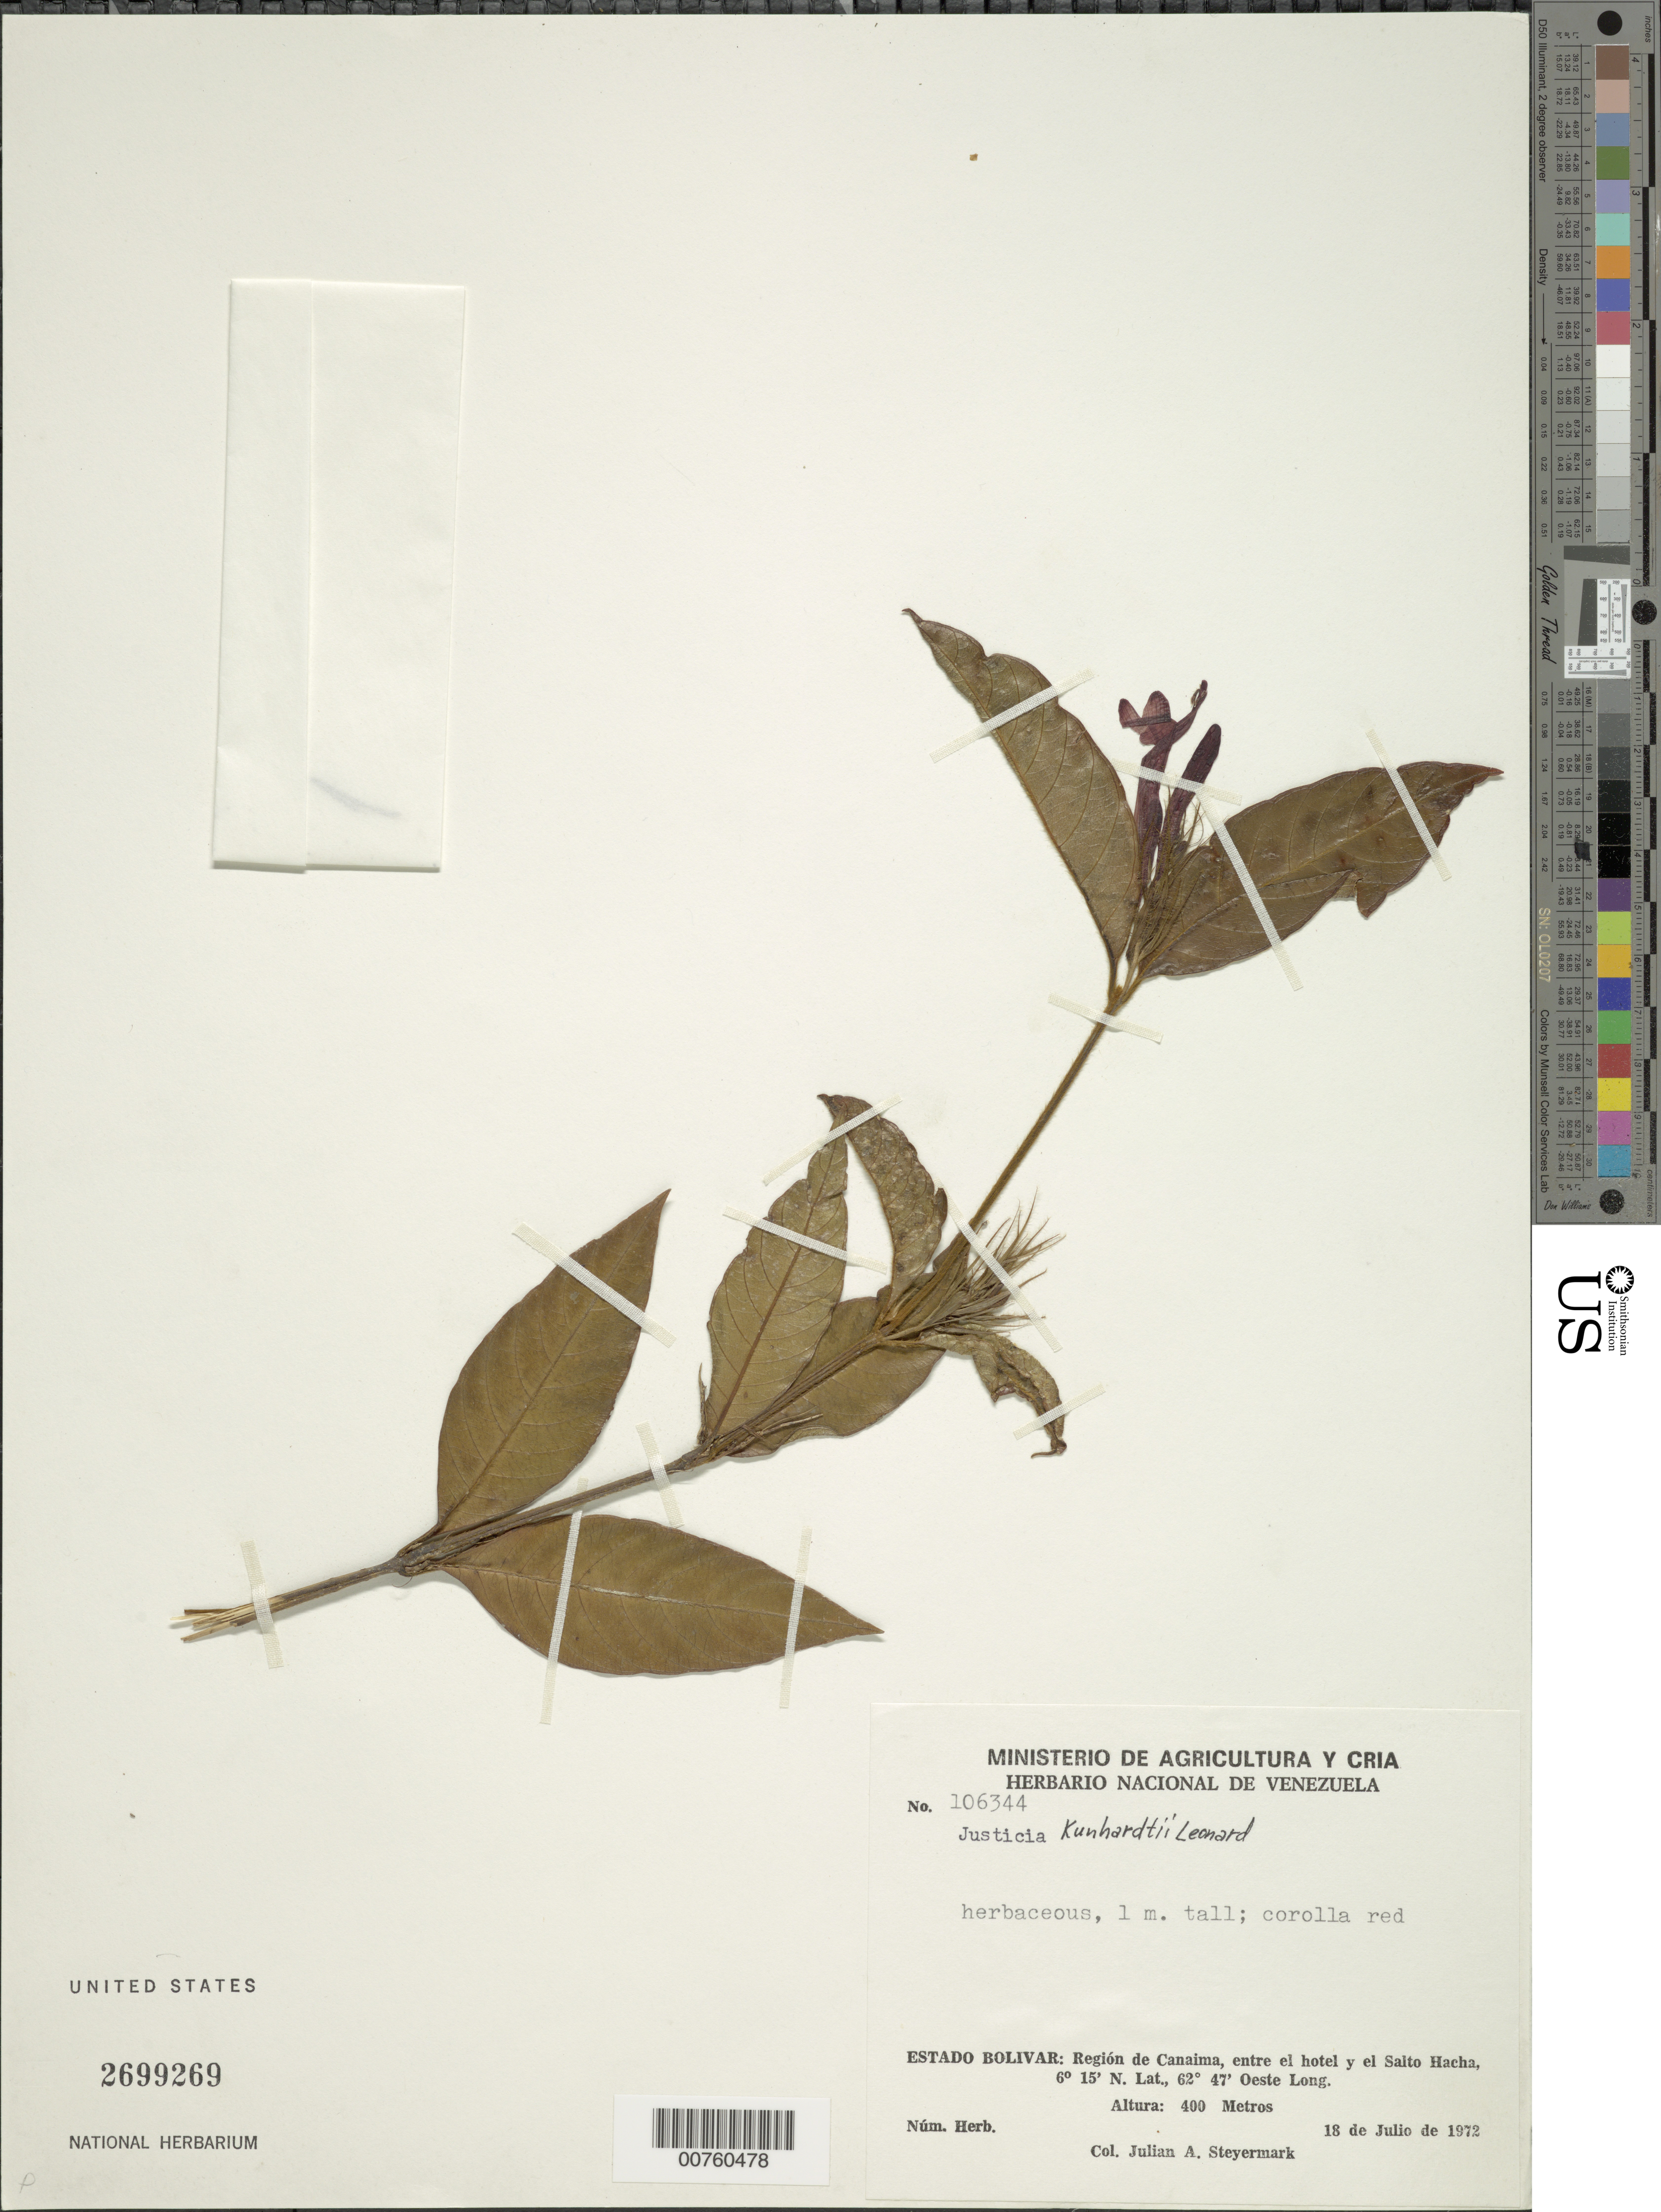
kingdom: Plantae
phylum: Tracheophyta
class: Magnoliopsida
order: Lamiales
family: Acanthaceae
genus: Justicia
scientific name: Justicia kunhardtii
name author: Leonard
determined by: Wasshausen, Dieter C., (BOT), Smithsonian Institution - National Museum of Natural History (UNITED STATES)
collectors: J. Steyermark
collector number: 106344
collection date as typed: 18-Jul-72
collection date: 1972-07-18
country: Venezuela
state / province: Bolívar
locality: Canaima, entre el hotel y el Salto Hacha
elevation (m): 400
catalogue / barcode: US 2699269